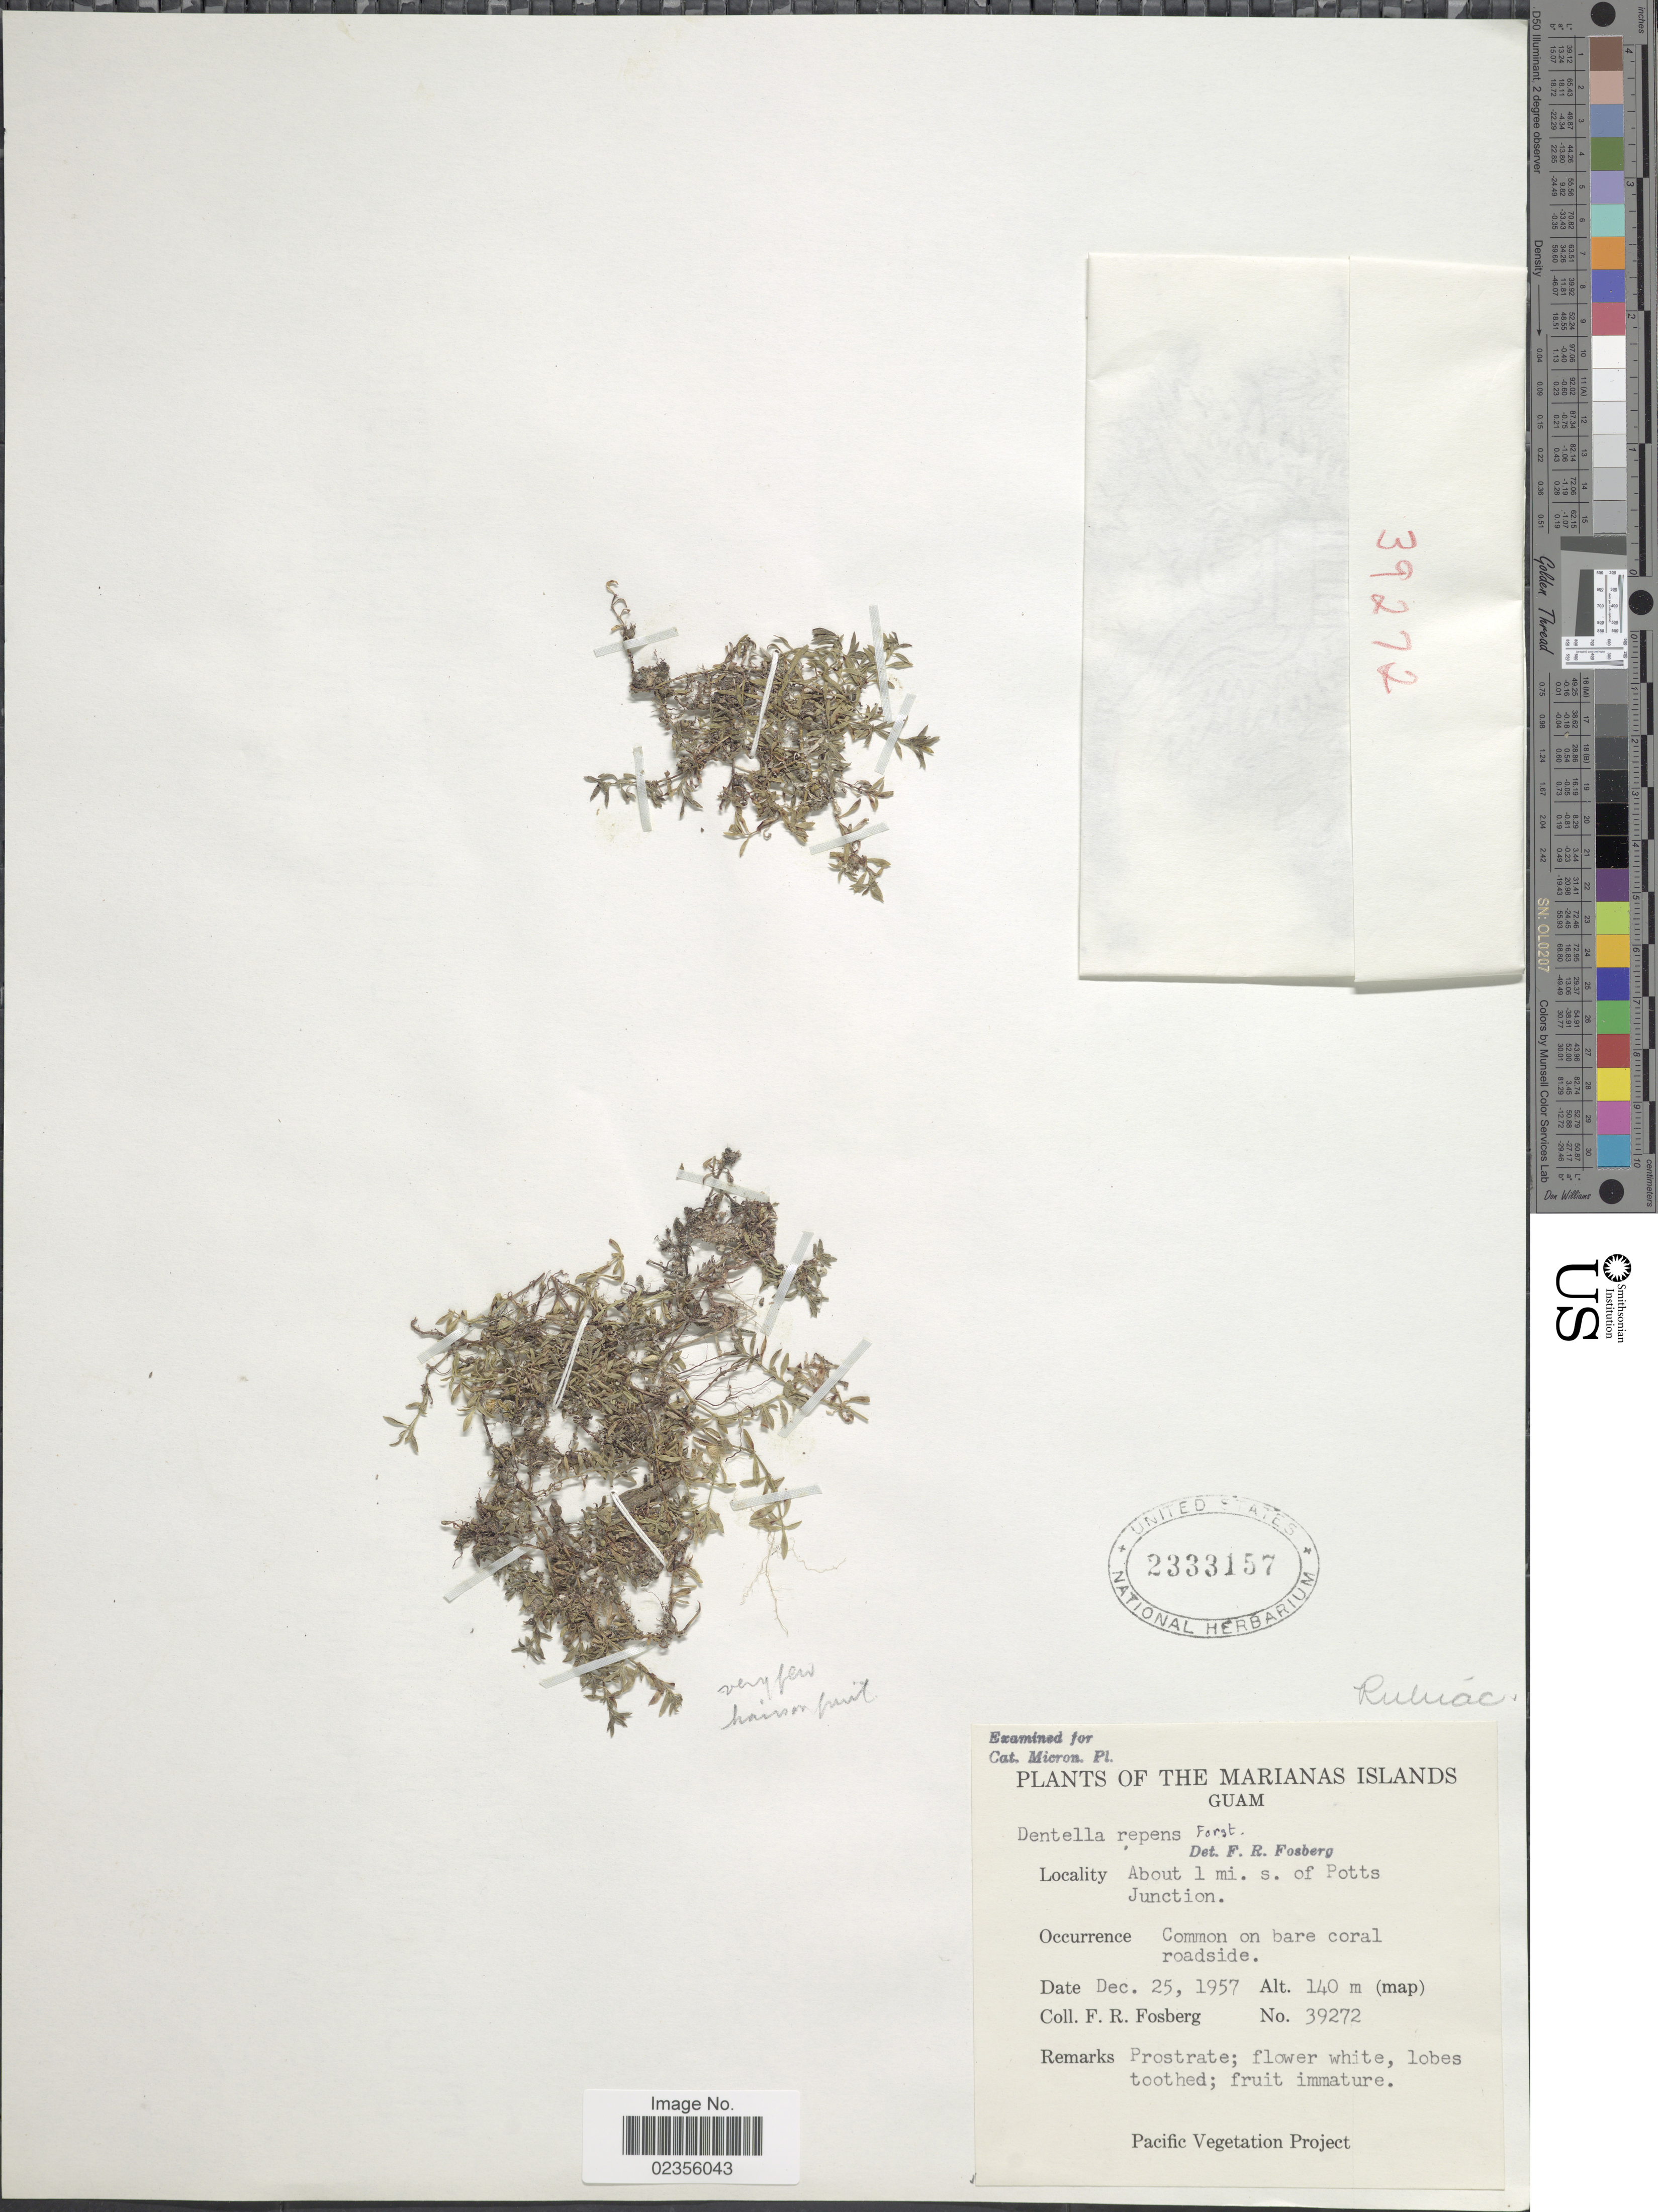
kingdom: Plantae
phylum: Tracheophyta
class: Magnoliopsida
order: Gentianales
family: Rubiaceae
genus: Dentella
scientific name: Dentella repens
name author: J.R. Forst. & G. Forst.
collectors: F. R. Fosberg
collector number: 39272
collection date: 1957-12-25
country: Guam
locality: Marianas Islands. Guam. About 1 mi. s. of Potts Junction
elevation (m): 140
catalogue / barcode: US 2333157